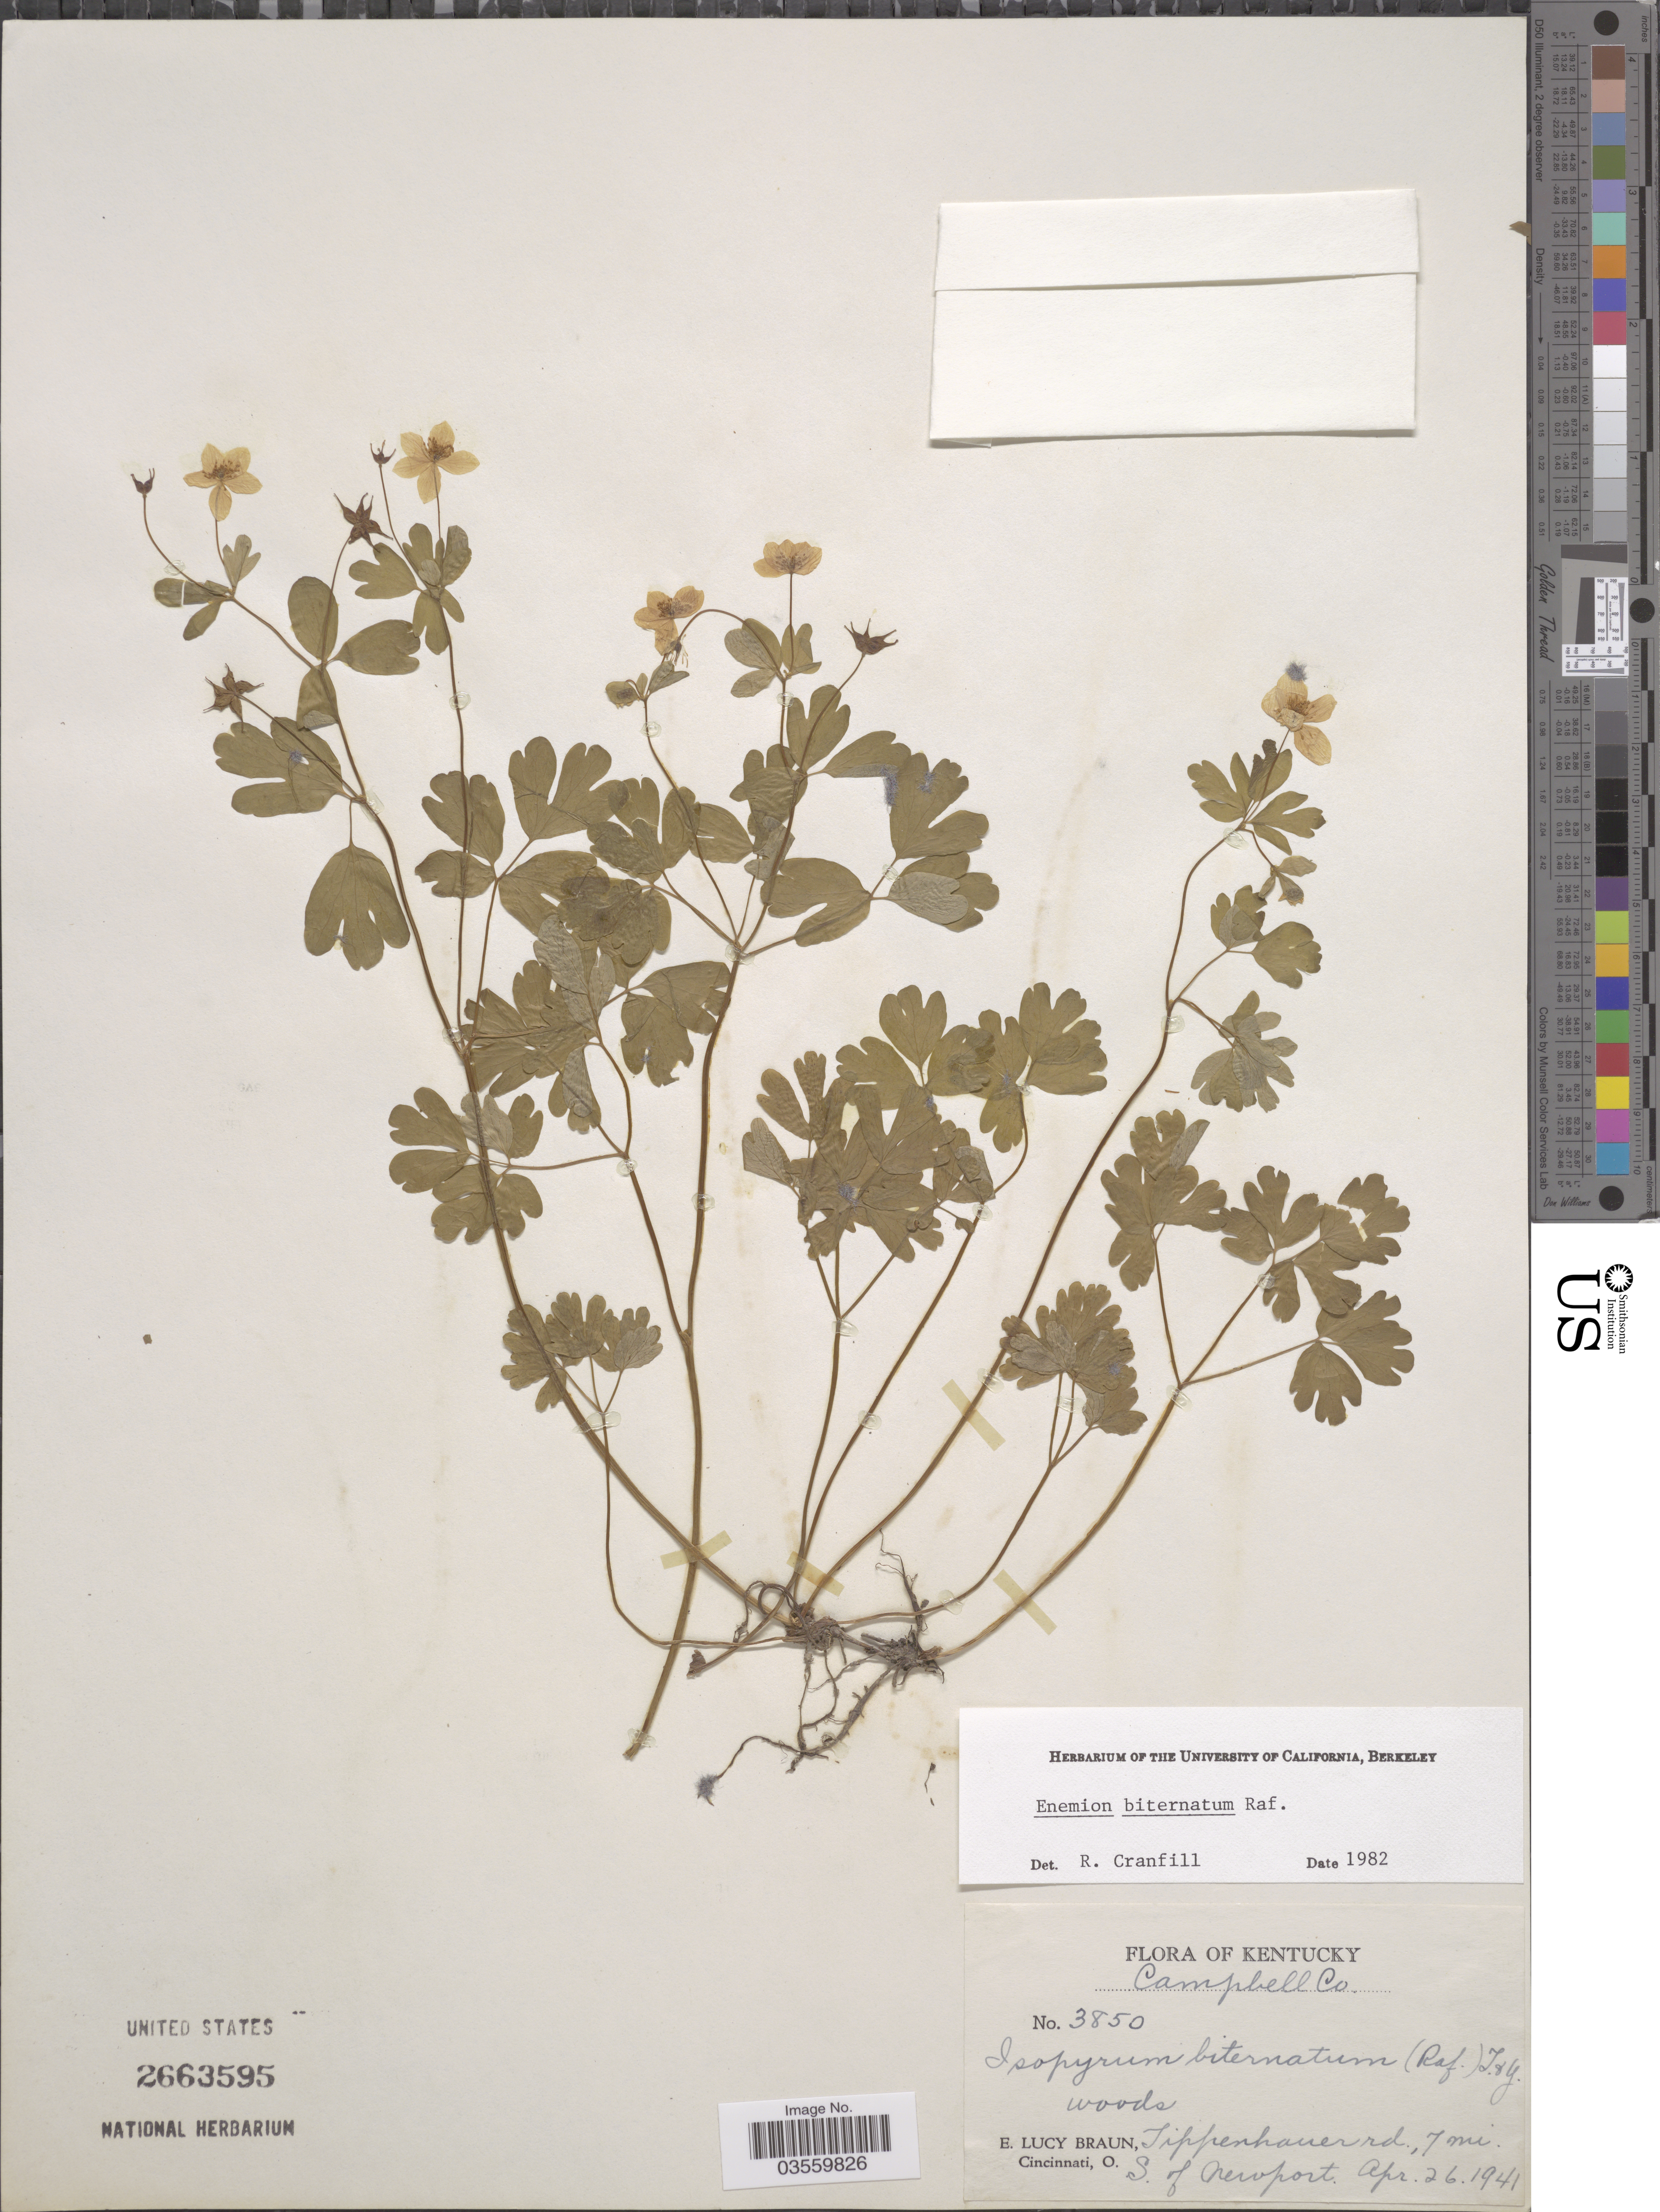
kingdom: Plantae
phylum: Tracheophyta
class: Magnoliopsida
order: Ranunculales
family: Ranunculaceae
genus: Enemion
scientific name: Enemion biternatum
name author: (Torr. & A. Gray) Raf.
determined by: Strong, Mark T., (BOT), Smithsonian Institution - National Museum of Natural History (UNITED STATES)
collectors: E. L. Braun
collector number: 3850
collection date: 1941-04-26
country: United States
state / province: Kentucky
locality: Campbell Co. Tippenhauer rd., 7 mi. S. of Newport.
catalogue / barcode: US 2663595